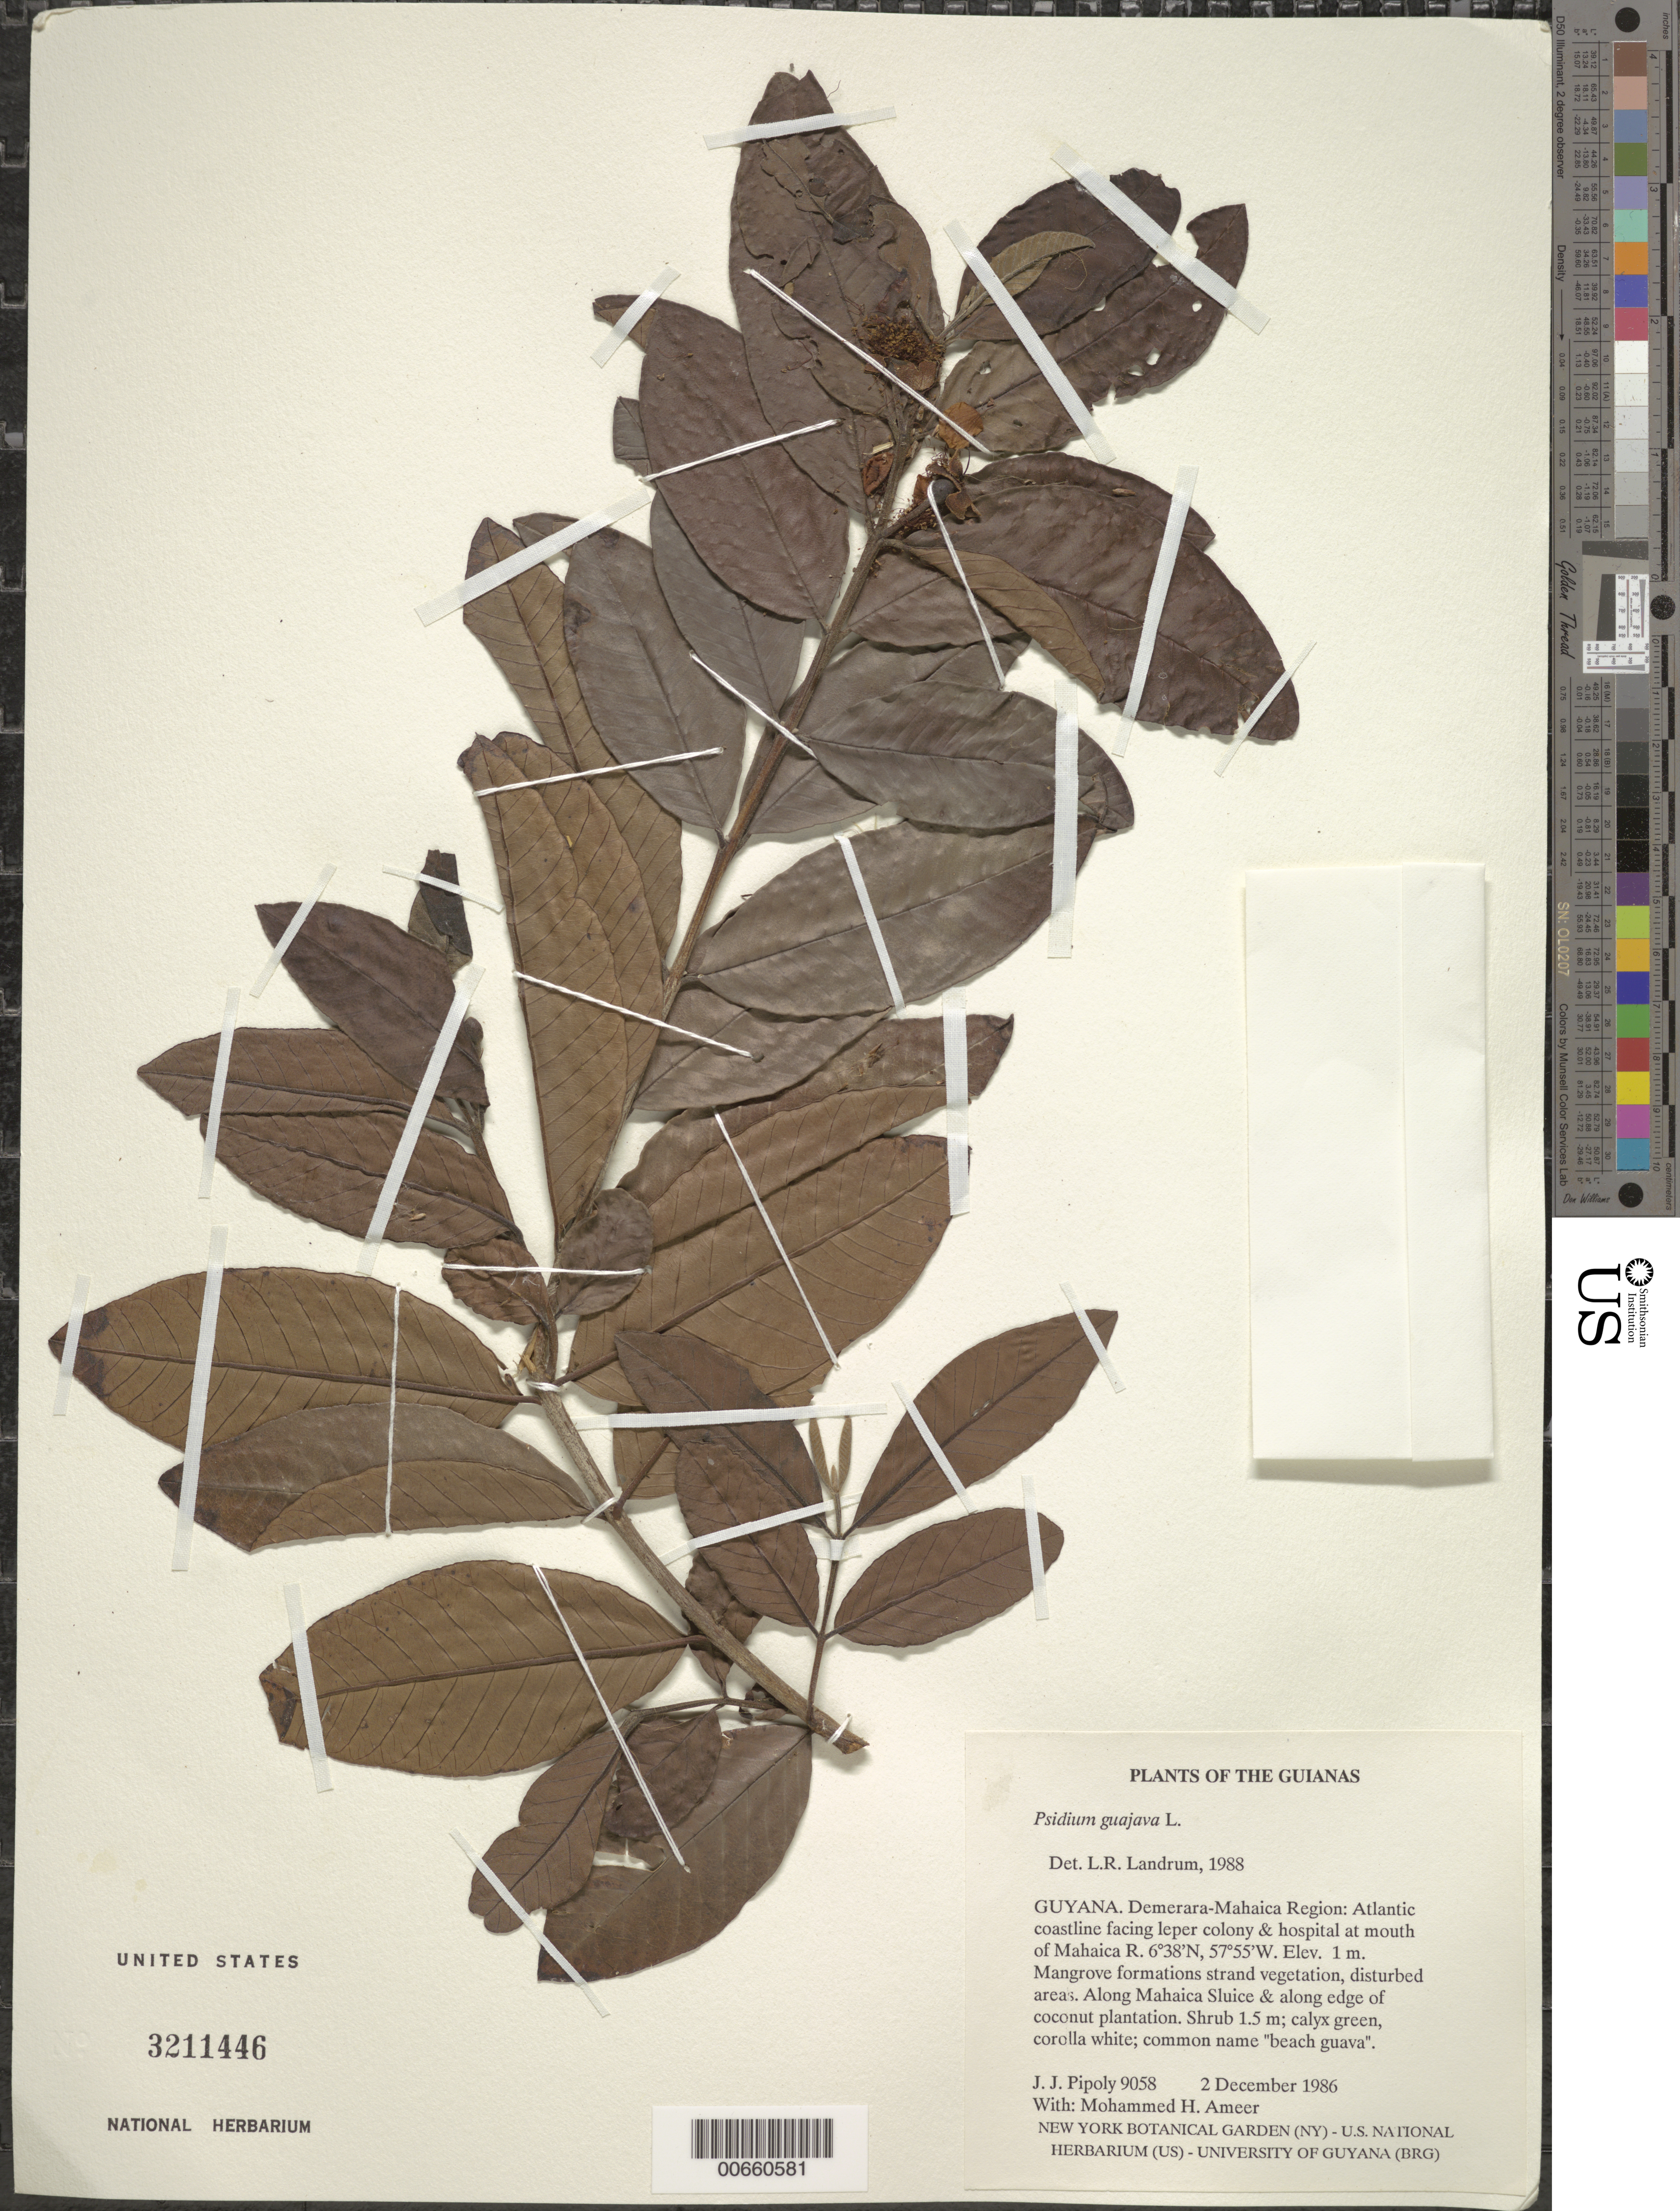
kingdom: Plantae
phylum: Tracheophyta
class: Magnoliopsida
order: Myrtales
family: Myrtaceae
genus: Psidium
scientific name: Psidium guajava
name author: L.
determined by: Landrum, L. R.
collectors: J. J. Pipoly & M. Ameer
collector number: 9058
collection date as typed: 2 December 1986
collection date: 1986-12-02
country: Guyana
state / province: Demerara-Mahaica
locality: Atlantic coastline facing leper colony & hospital at mouth of Mahaica R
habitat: Mangrove formations strand vegetation, disturbed areas. Along Mahaica Sluice & along edge of coconut plantation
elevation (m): -6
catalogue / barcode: US 3211446